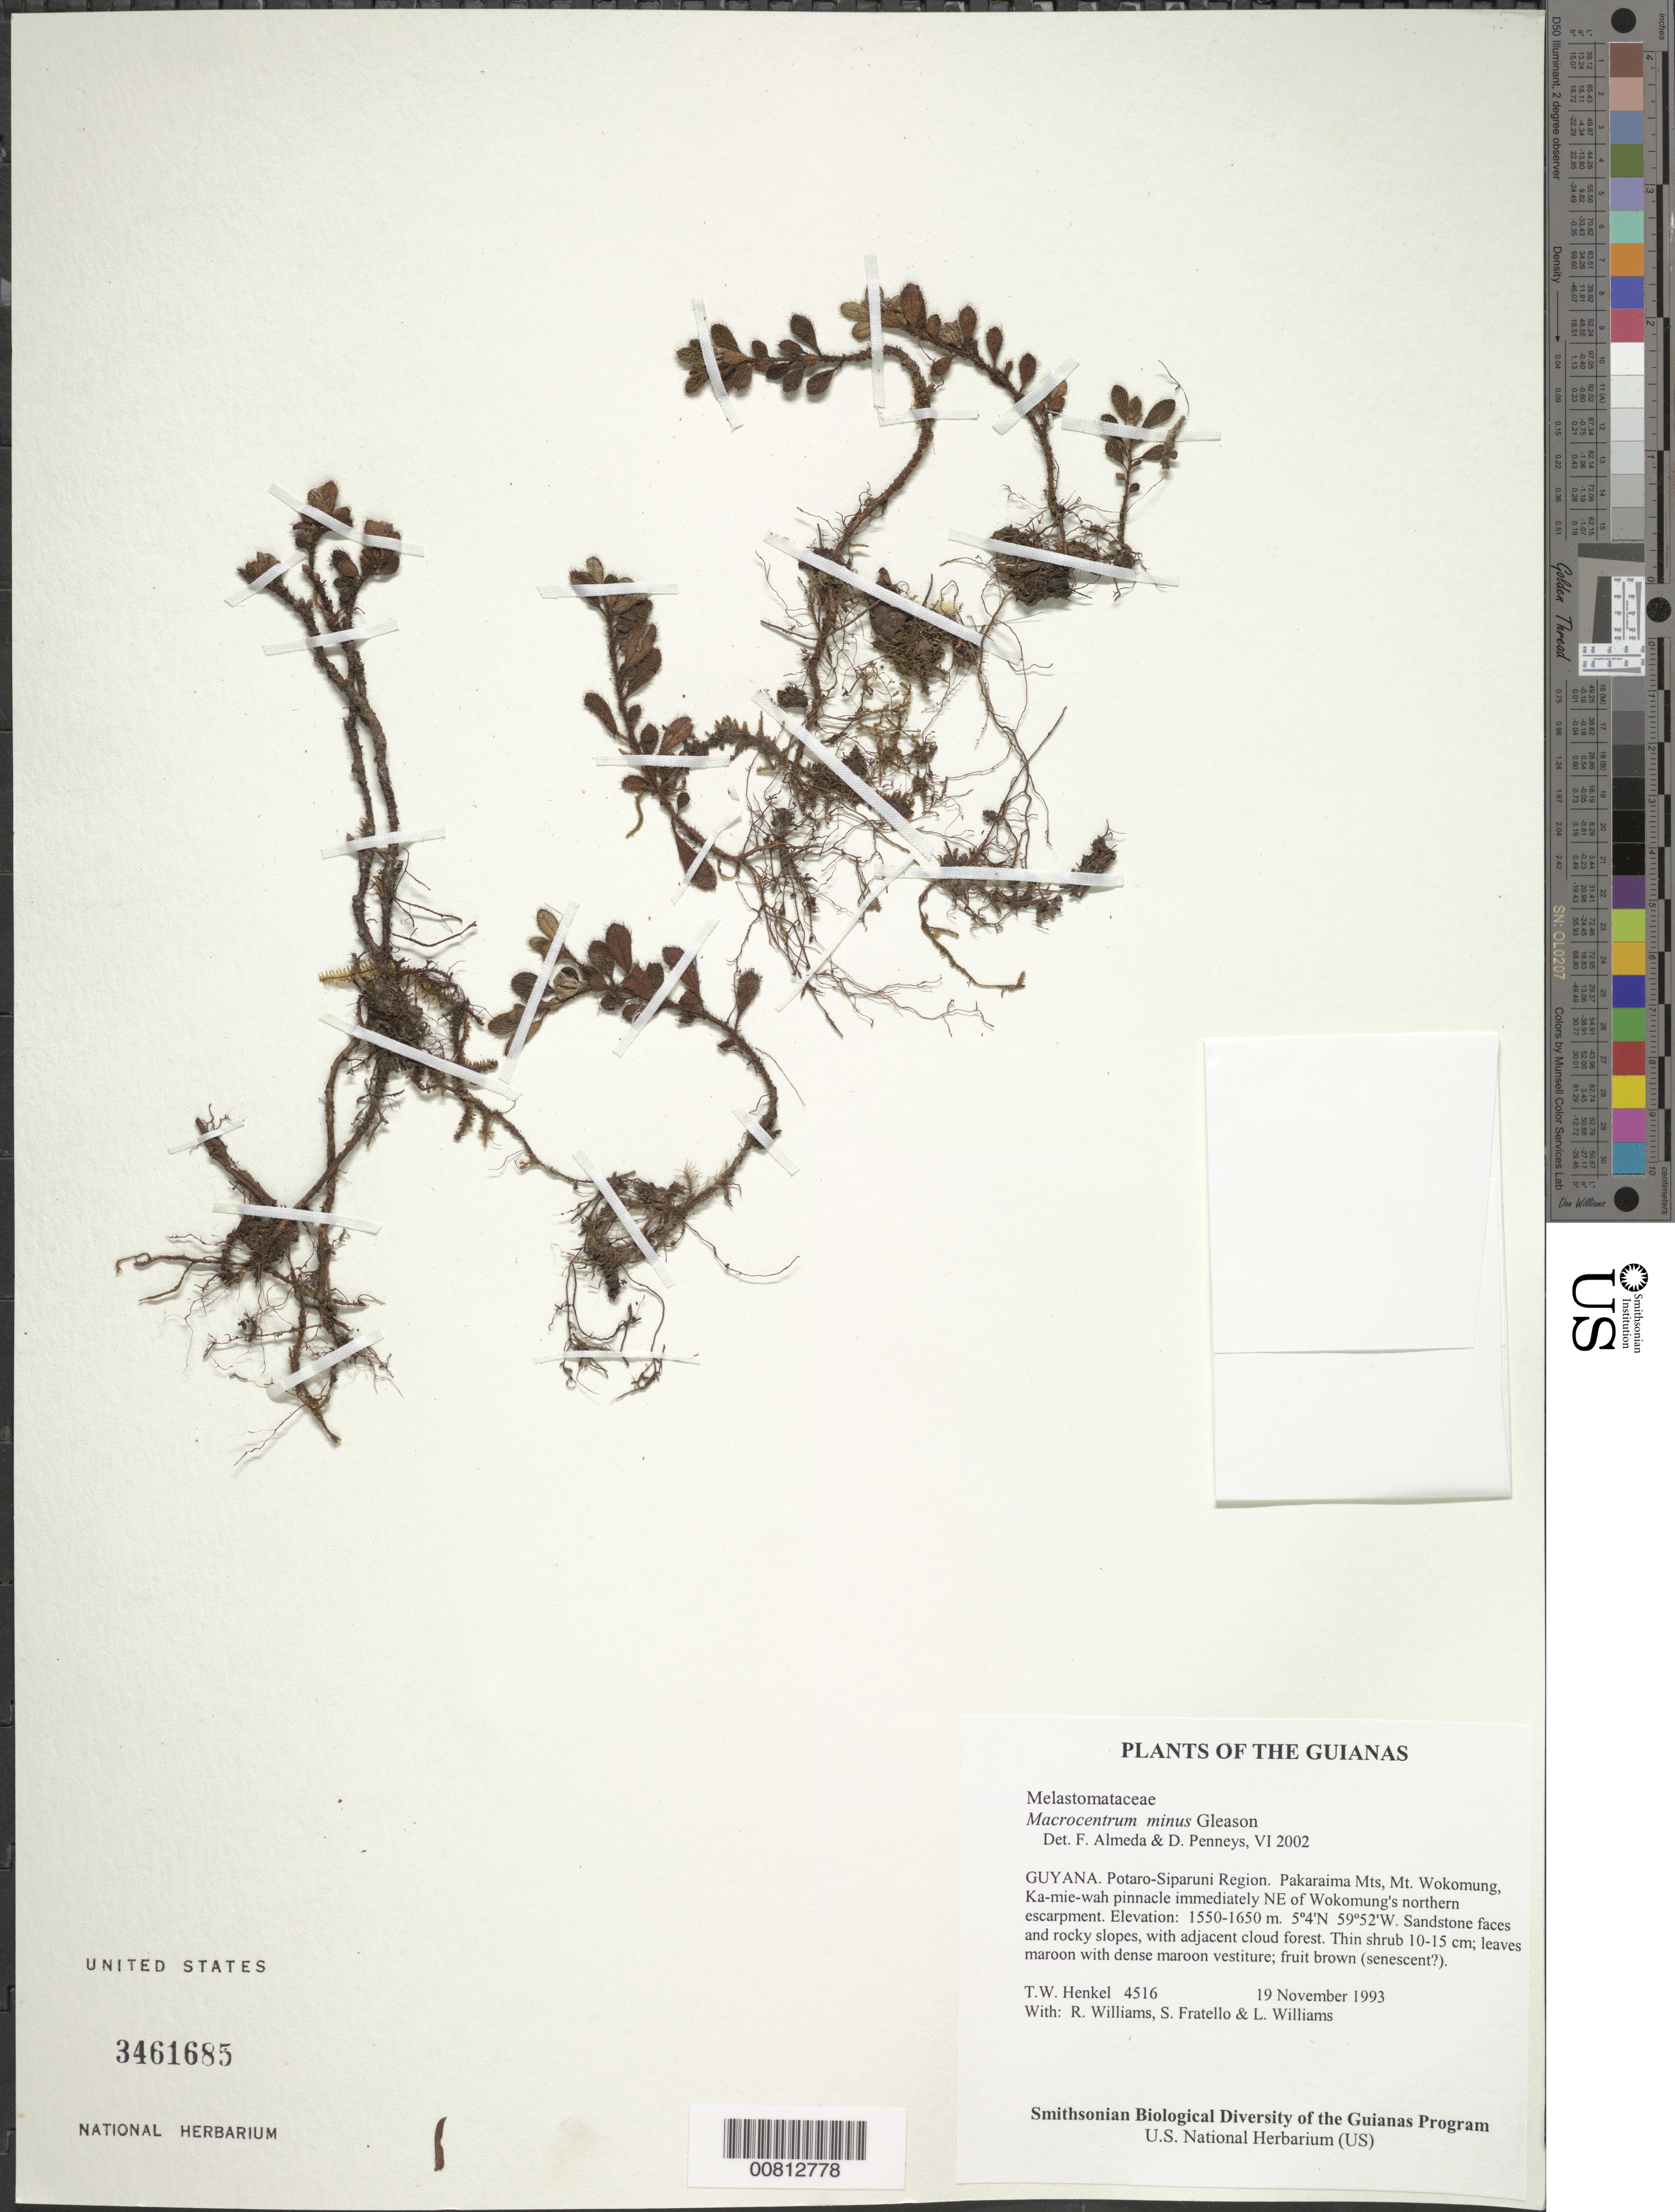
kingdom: Plantae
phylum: Tracheophyta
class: Magnoliopsida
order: Myrtales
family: Melastomataceae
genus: Macrocentrum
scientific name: Macrocentrum minus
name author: Gleason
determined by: Almeda, F.; Penneys, D. S.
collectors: T. Henkel, R. Williams, S. Fratello & L. Williams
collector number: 4516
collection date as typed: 19 November 1993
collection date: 1993-11-19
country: Guyana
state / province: Potaro-Siparuni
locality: Pakaraima Mts, Mt. Wokomung, Ka-mie-wah pinnacle immediately NE of Wokomung's northern escarpment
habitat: Sandstone faces and rocky slopes, with adjacent cloud forest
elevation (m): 1550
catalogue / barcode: US 3461685